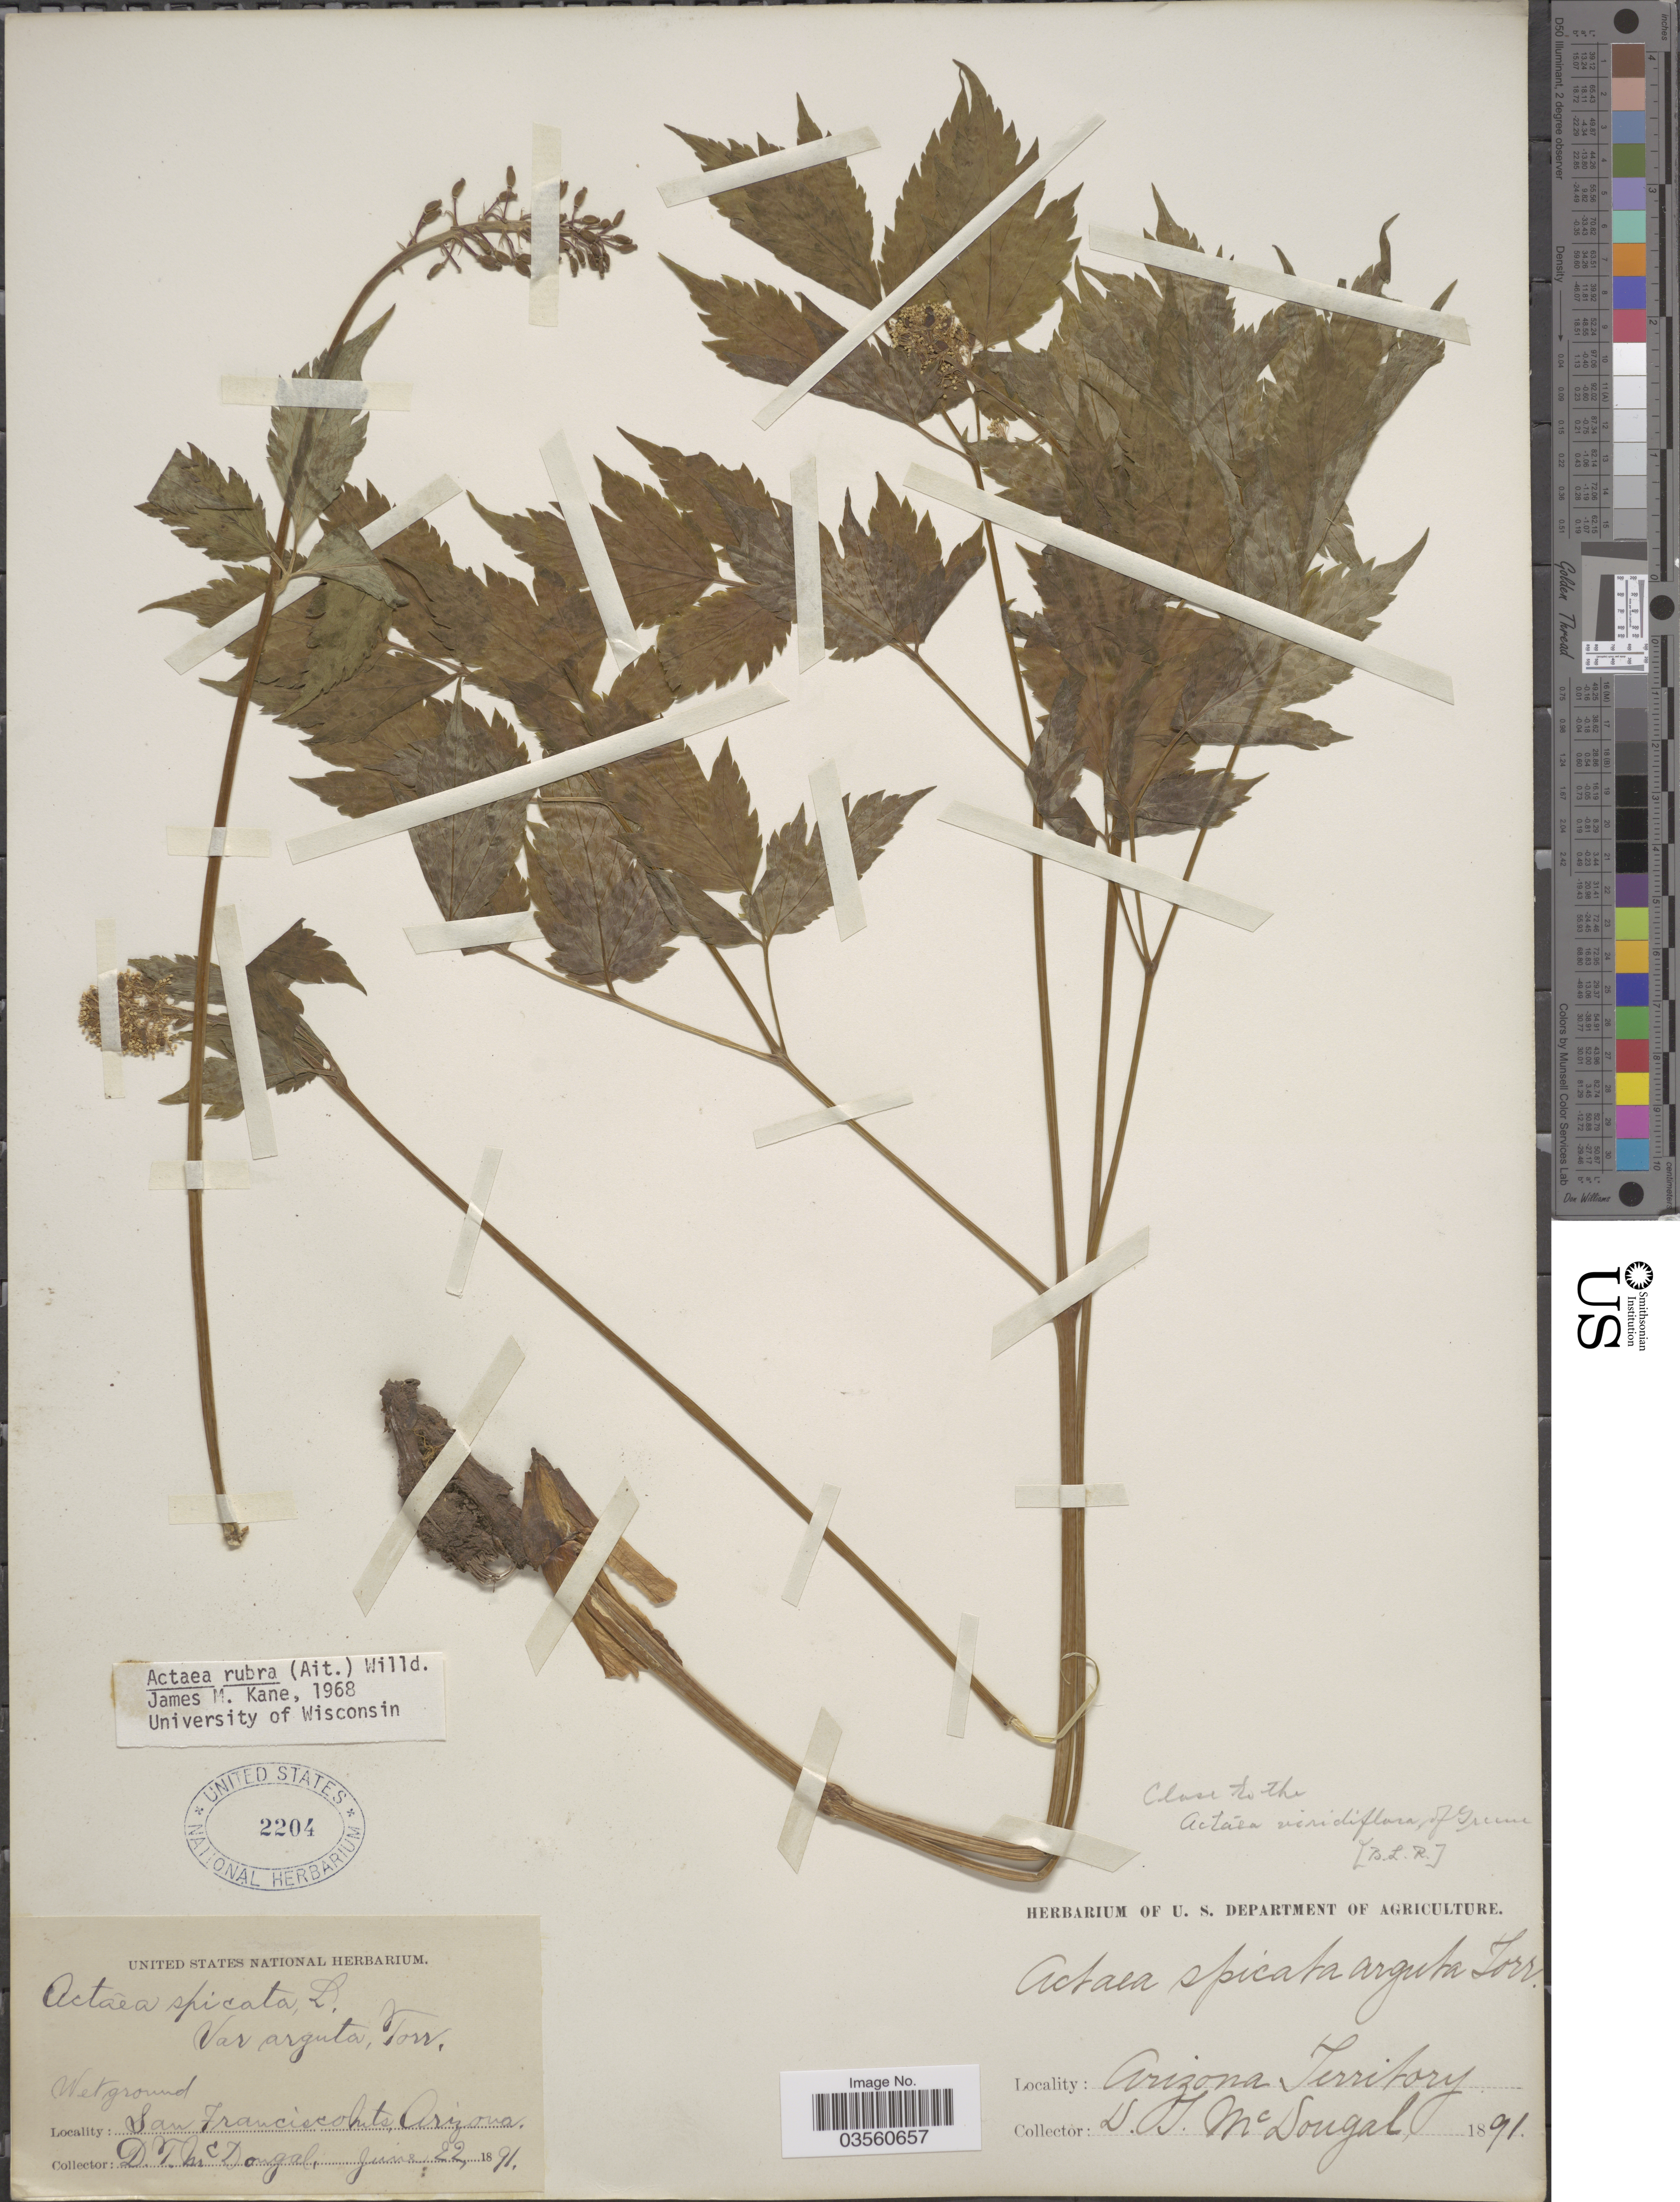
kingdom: Plantae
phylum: Tracheophyta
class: Magnoliopsida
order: Ranunculales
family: Ranunculaceae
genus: Actaea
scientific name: Actaea rubra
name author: (Aiton) Willd.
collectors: D. McDougal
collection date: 1891-06-22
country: United States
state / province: Arizona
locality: San Francisco Mts.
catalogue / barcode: US 2204